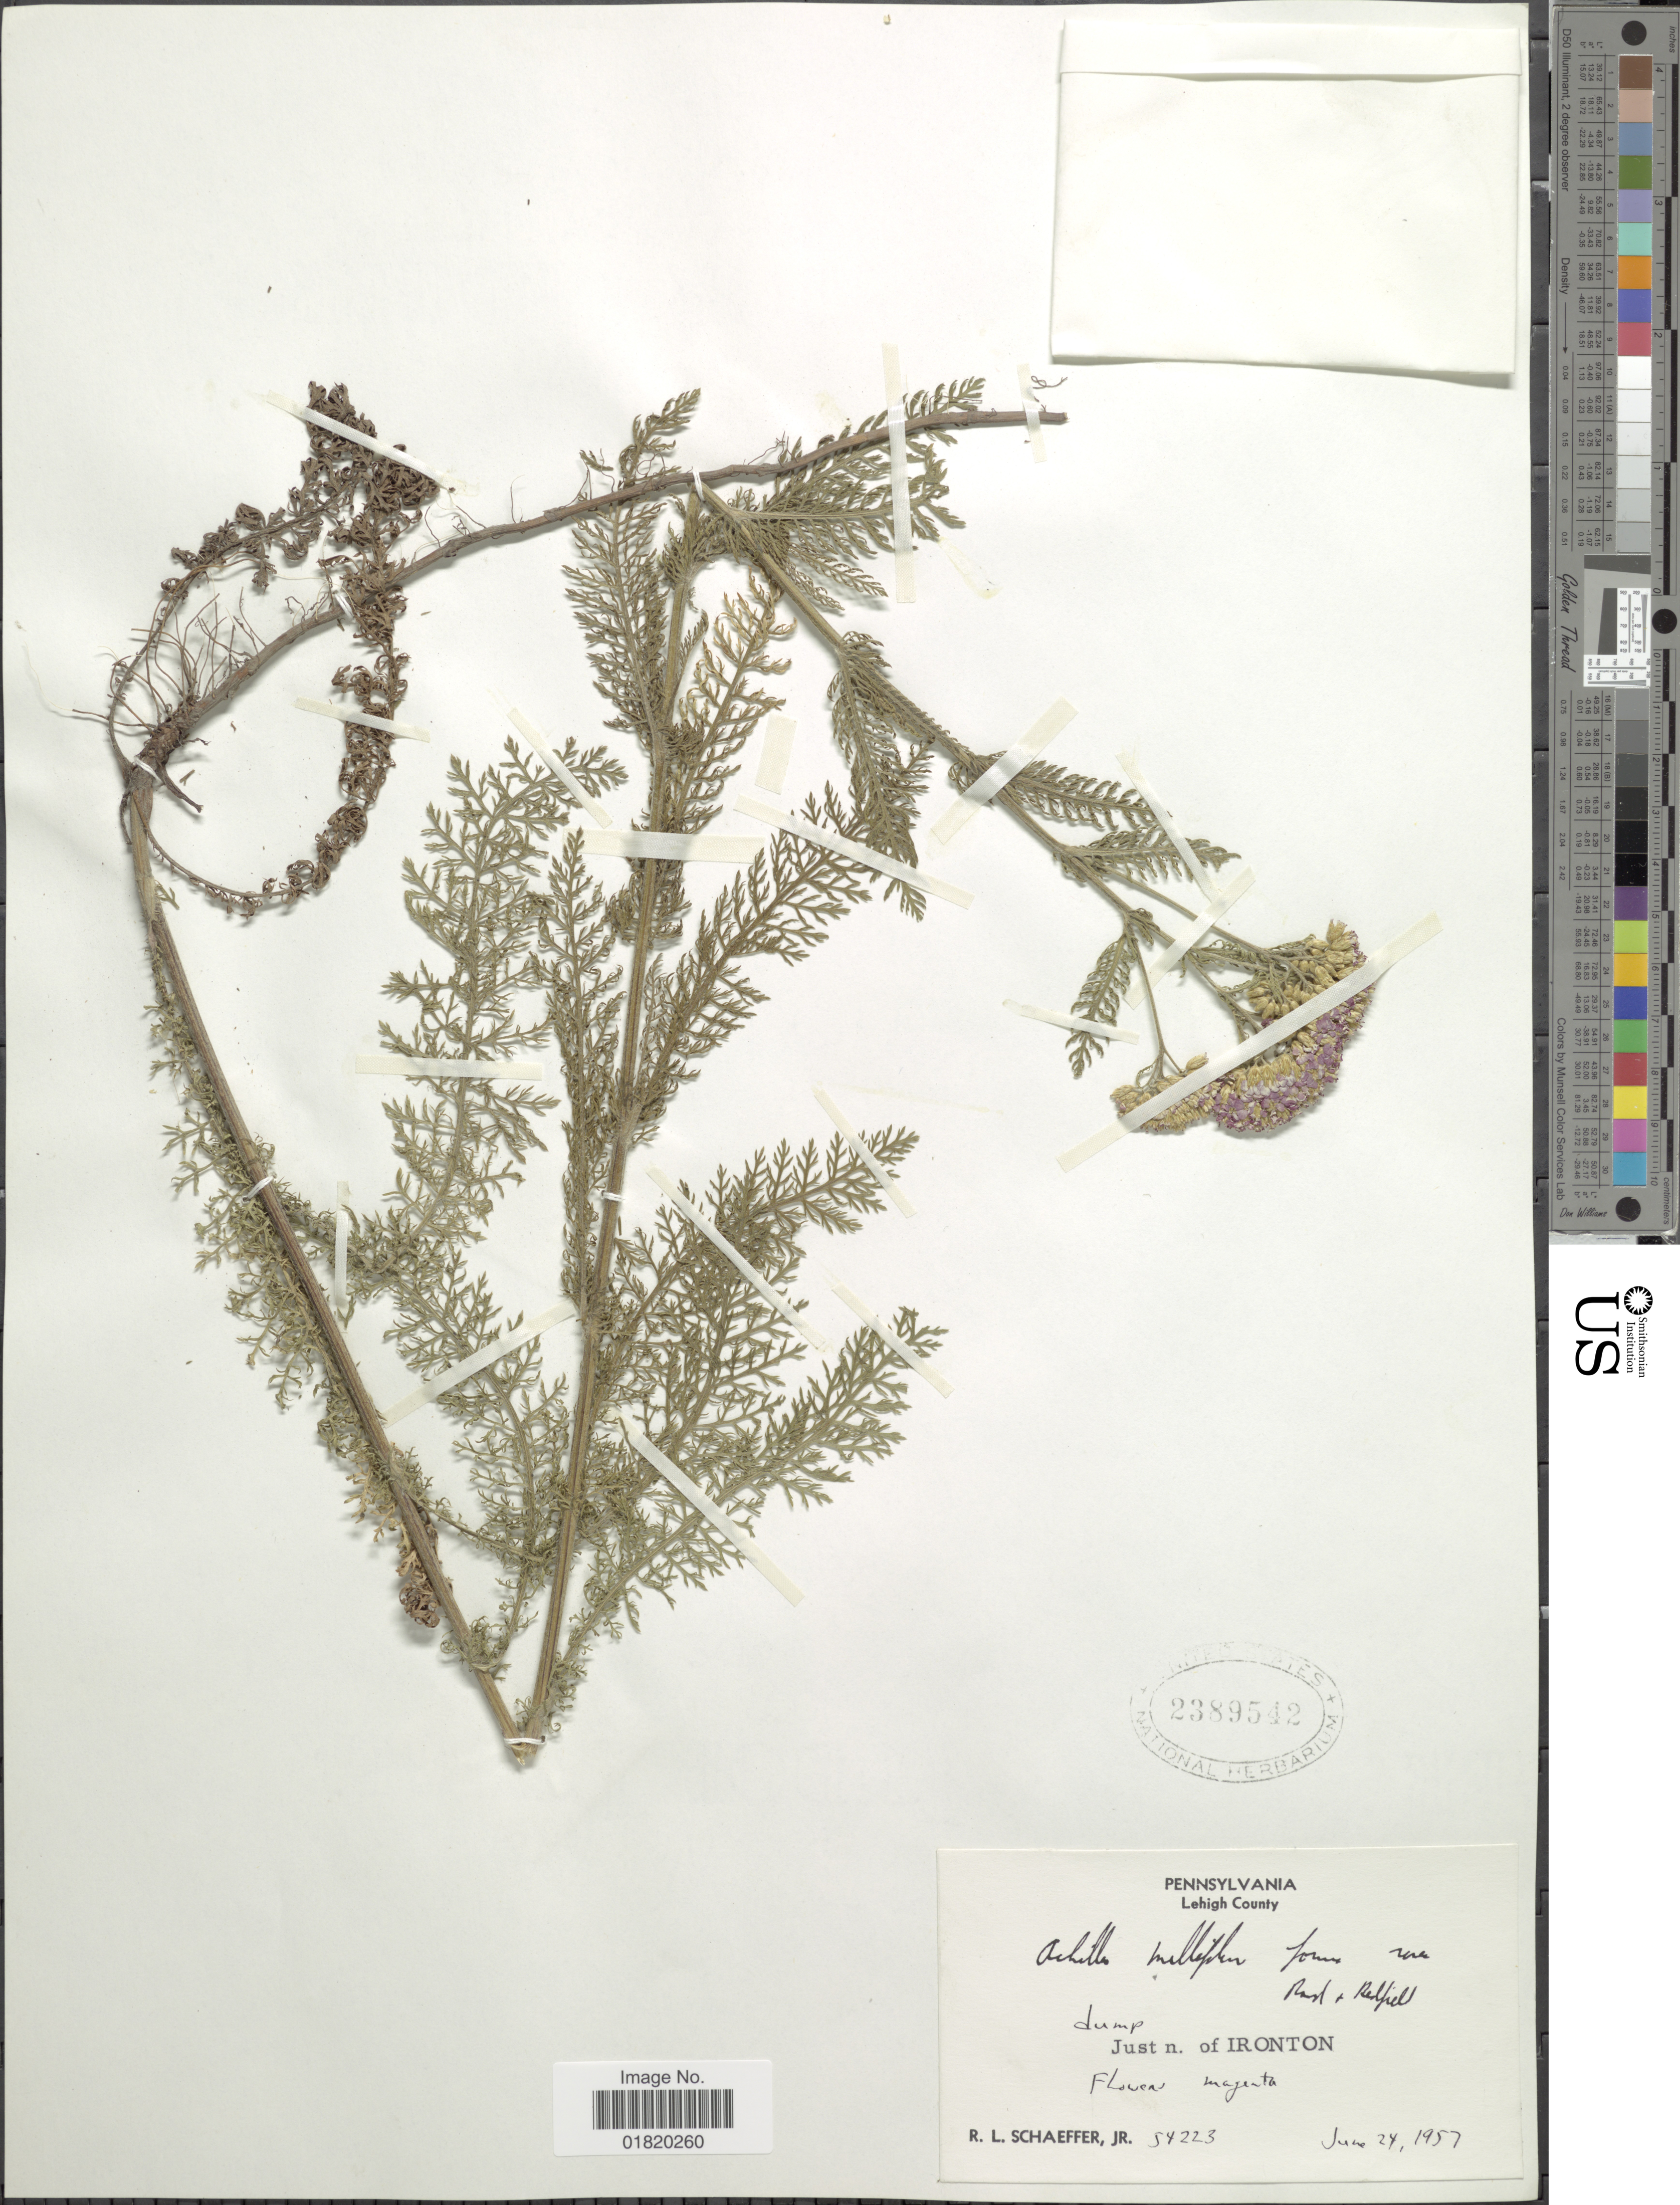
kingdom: Plantae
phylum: Tracheophyta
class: Magnoliopsida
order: Asterales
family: Asteraceae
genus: Achillea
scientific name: Achillea millefolium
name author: L.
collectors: R. L. Schaeffer Jr.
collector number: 54223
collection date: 1957-06-24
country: United States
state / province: Pennsylvania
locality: Lehigh County. Just n. of Ironton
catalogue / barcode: US 2389542